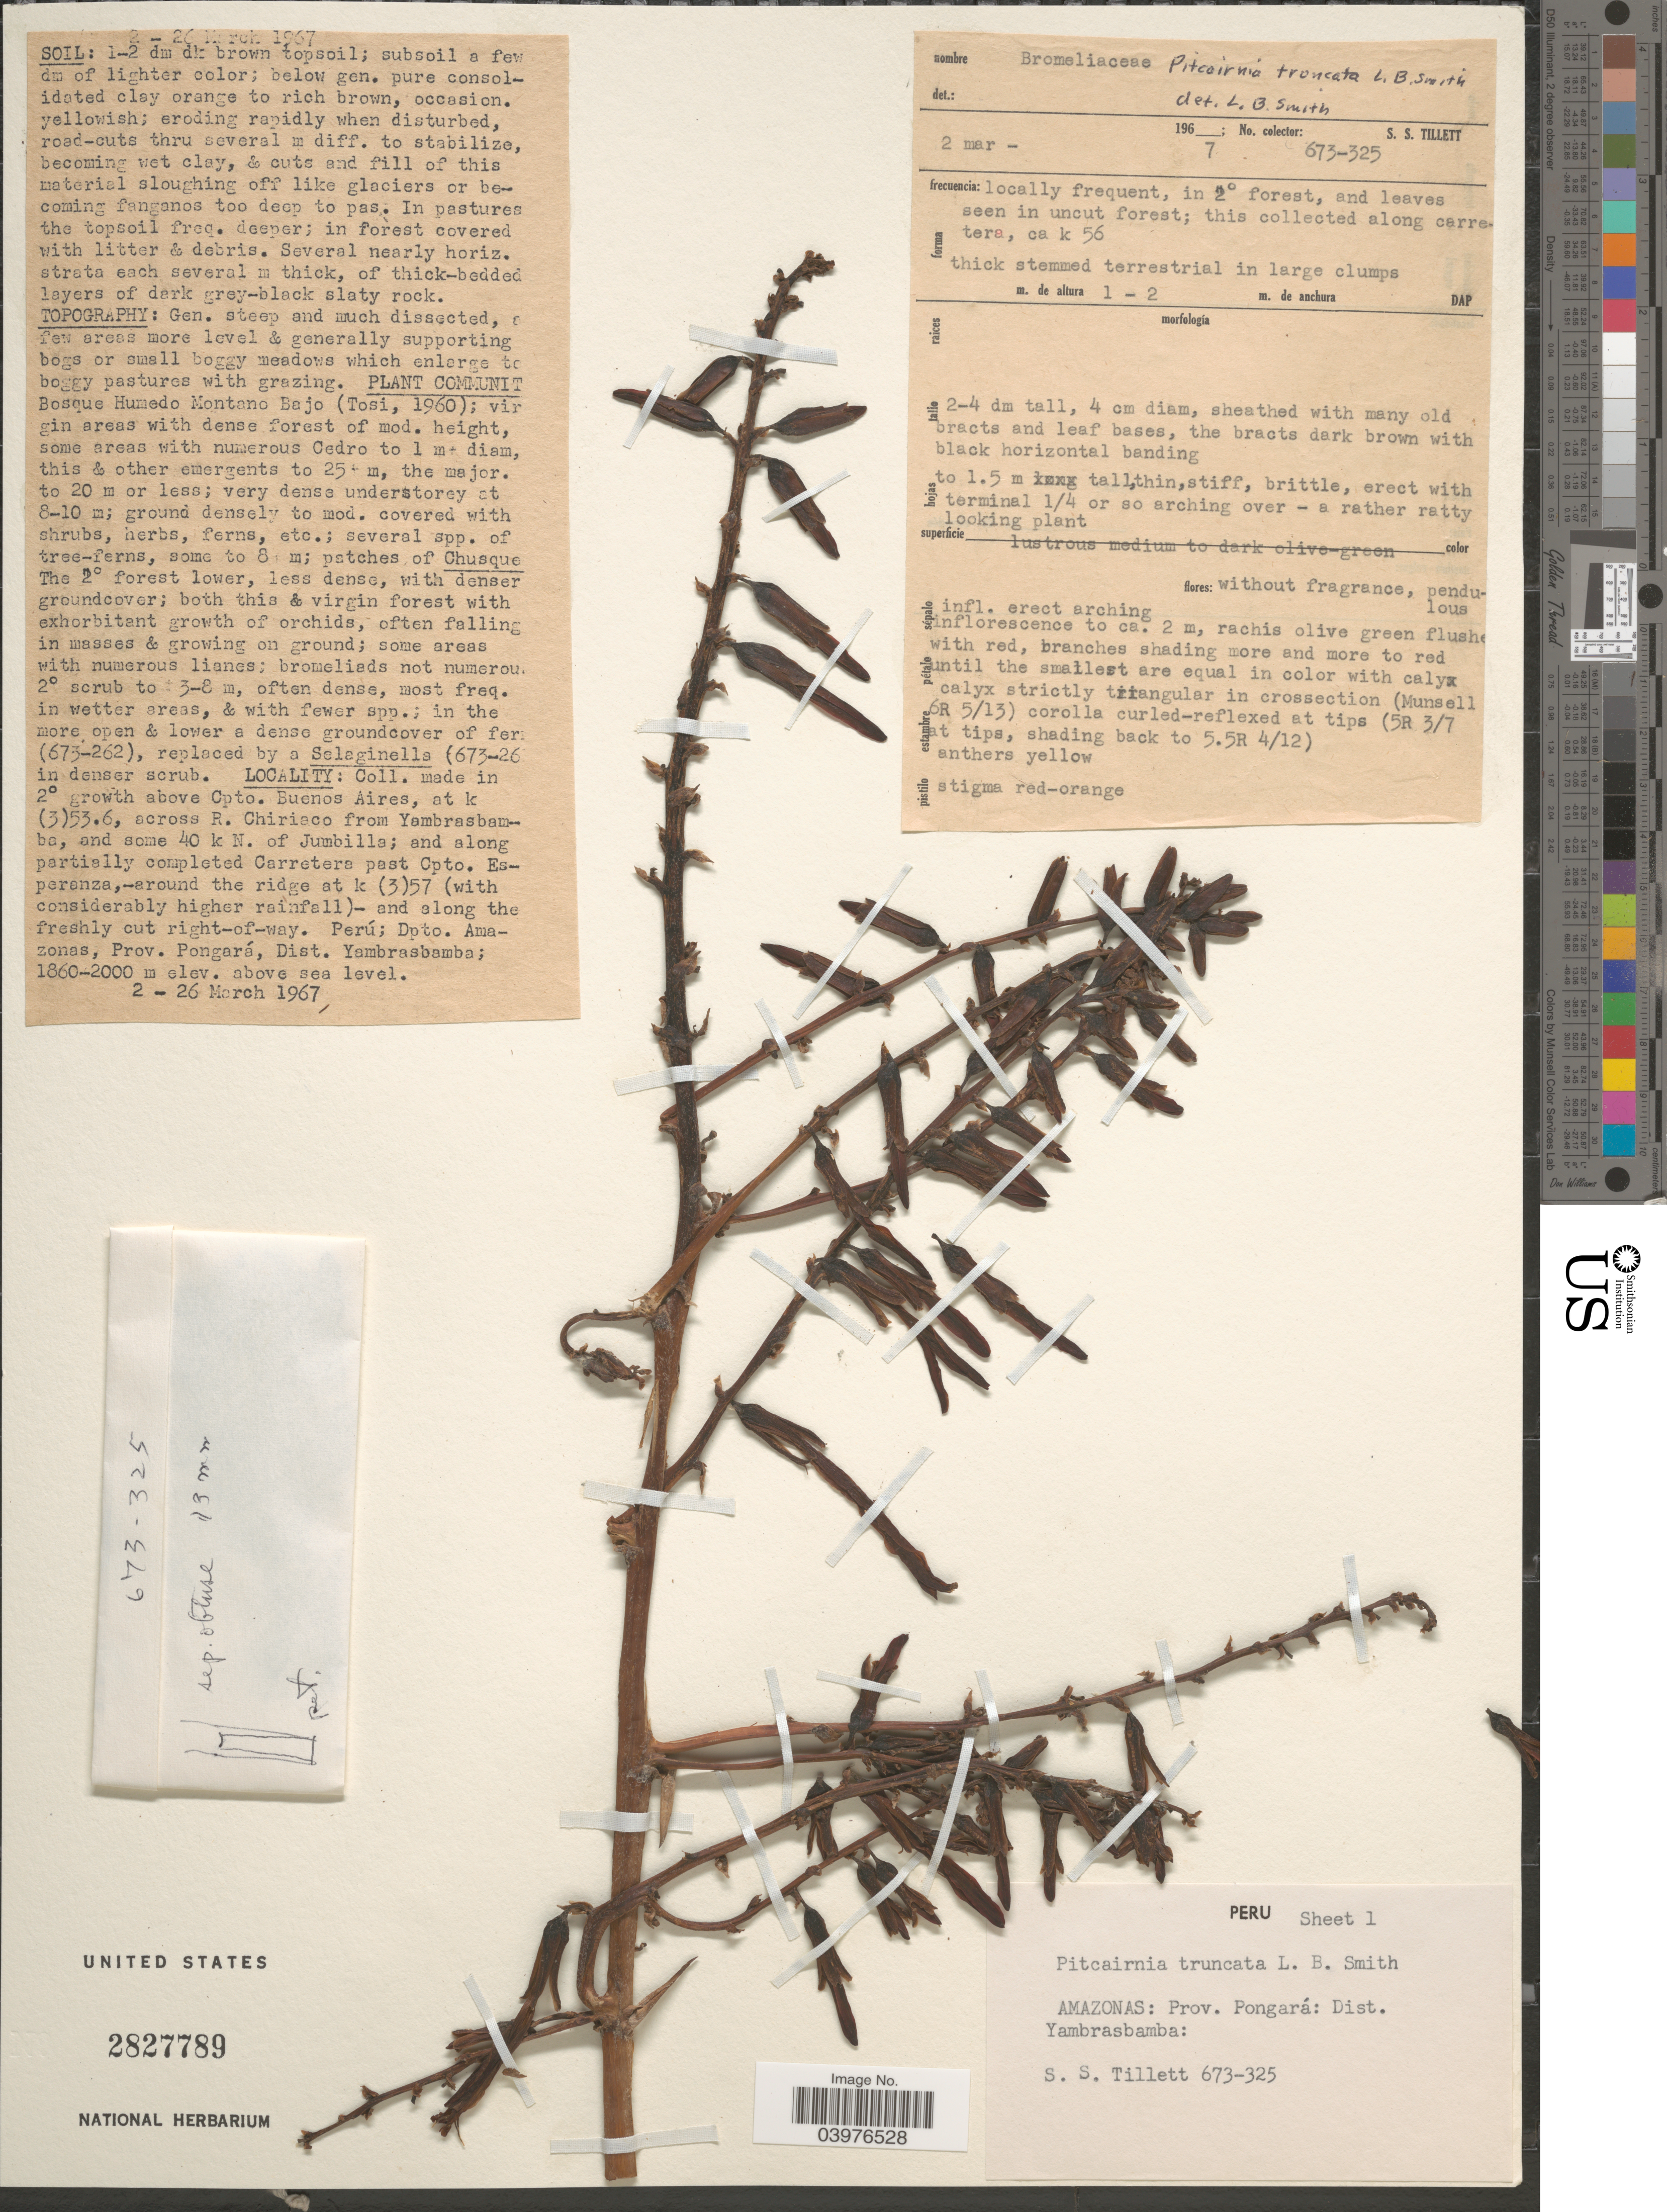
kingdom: Plantae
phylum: Tracheophyta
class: Liliopsida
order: Poales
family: Bromeliaceae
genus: Pitcairnia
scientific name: Pitcairnia truncata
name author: L.B. Sm.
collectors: S. S. Tillett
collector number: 673-325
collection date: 1967-03-02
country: Peru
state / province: Amazonas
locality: In 2° growth above Cpto. Buenos Aires, at k (3)53.6, across R. Chiriaco from Yambrasbamba, and some 40 k N. of Jumbilla; and along partially completed Carretera past Cpto. Esperanza,-around the ridge at k (3)57 and along the freshly cut right-of-way. Dpto. Amazonas, Prov. Pongará, Dist. Yambrasbamba. Along carretera, ca k 56.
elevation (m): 1860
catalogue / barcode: US 2827789